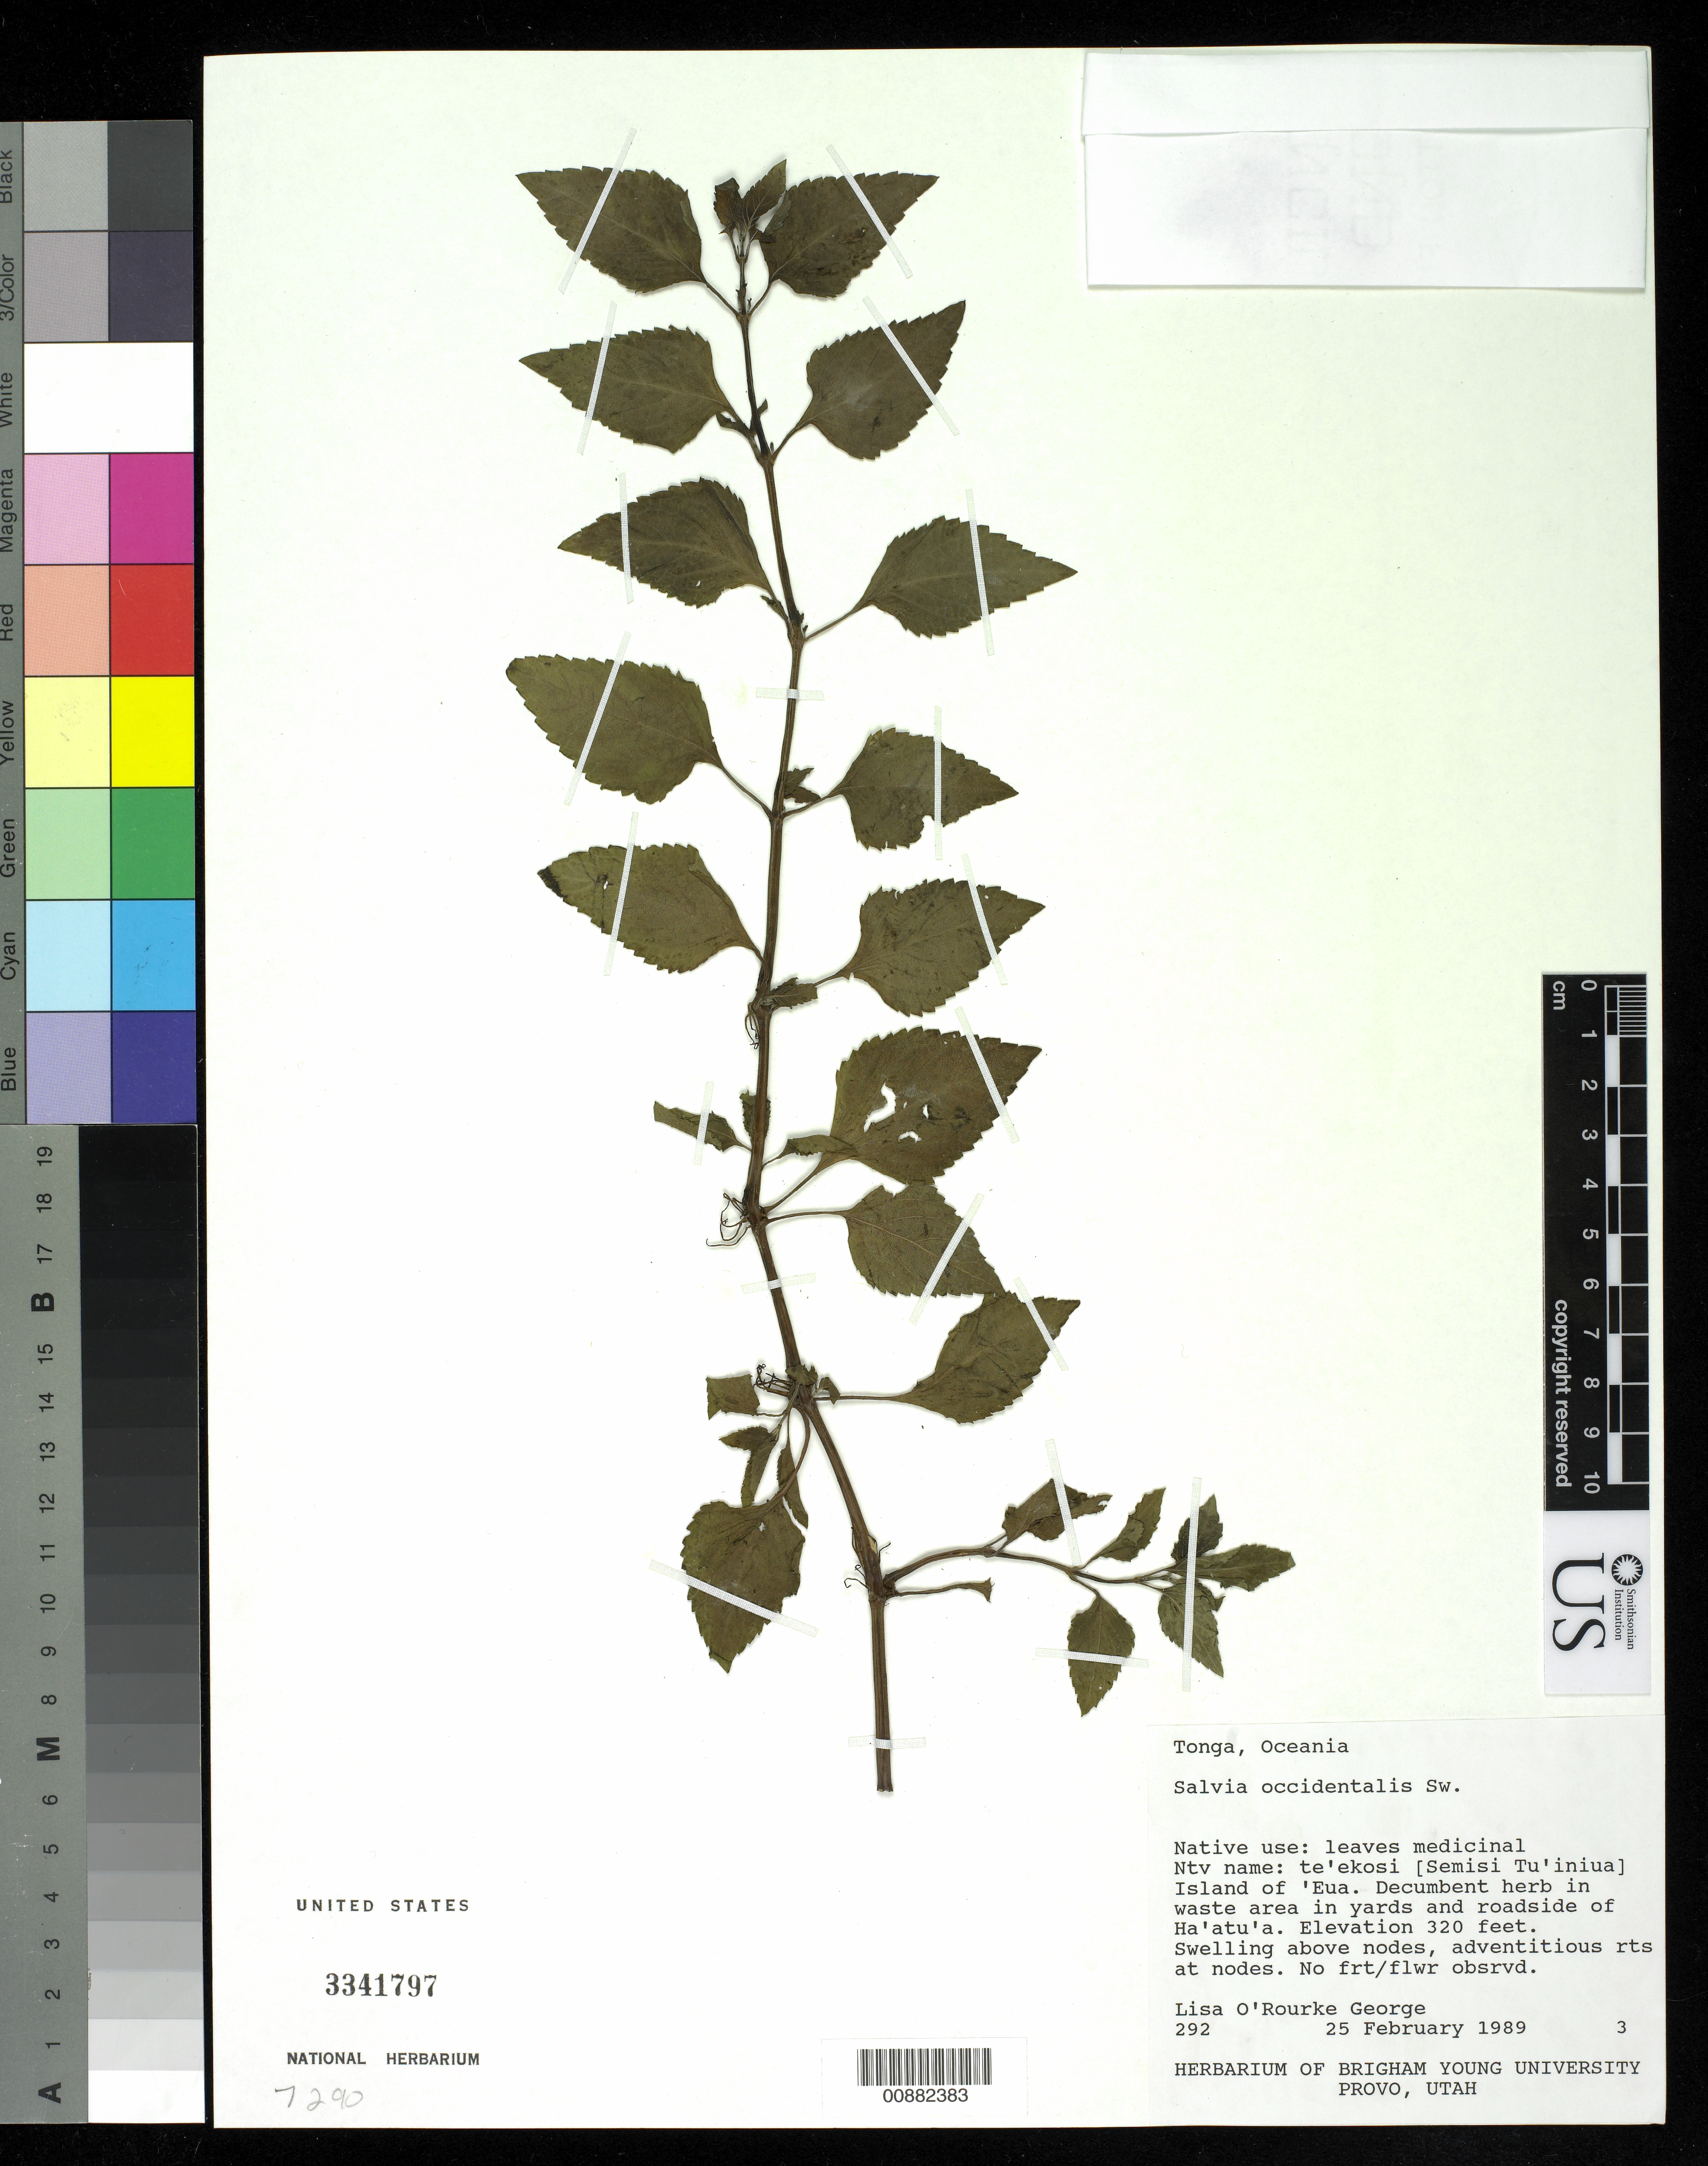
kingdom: Plantae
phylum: Tracheophyta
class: Magnoliopsida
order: Lamiales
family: Lamiaceae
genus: Salvia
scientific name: Salvia occidentalis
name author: Sw.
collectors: L. George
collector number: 292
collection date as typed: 25 Feb 1989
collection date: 1989-02-25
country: Tonga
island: Eua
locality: Waste area in yards and roadside of Ha'atu'a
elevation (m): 98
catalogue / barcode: US 3341797